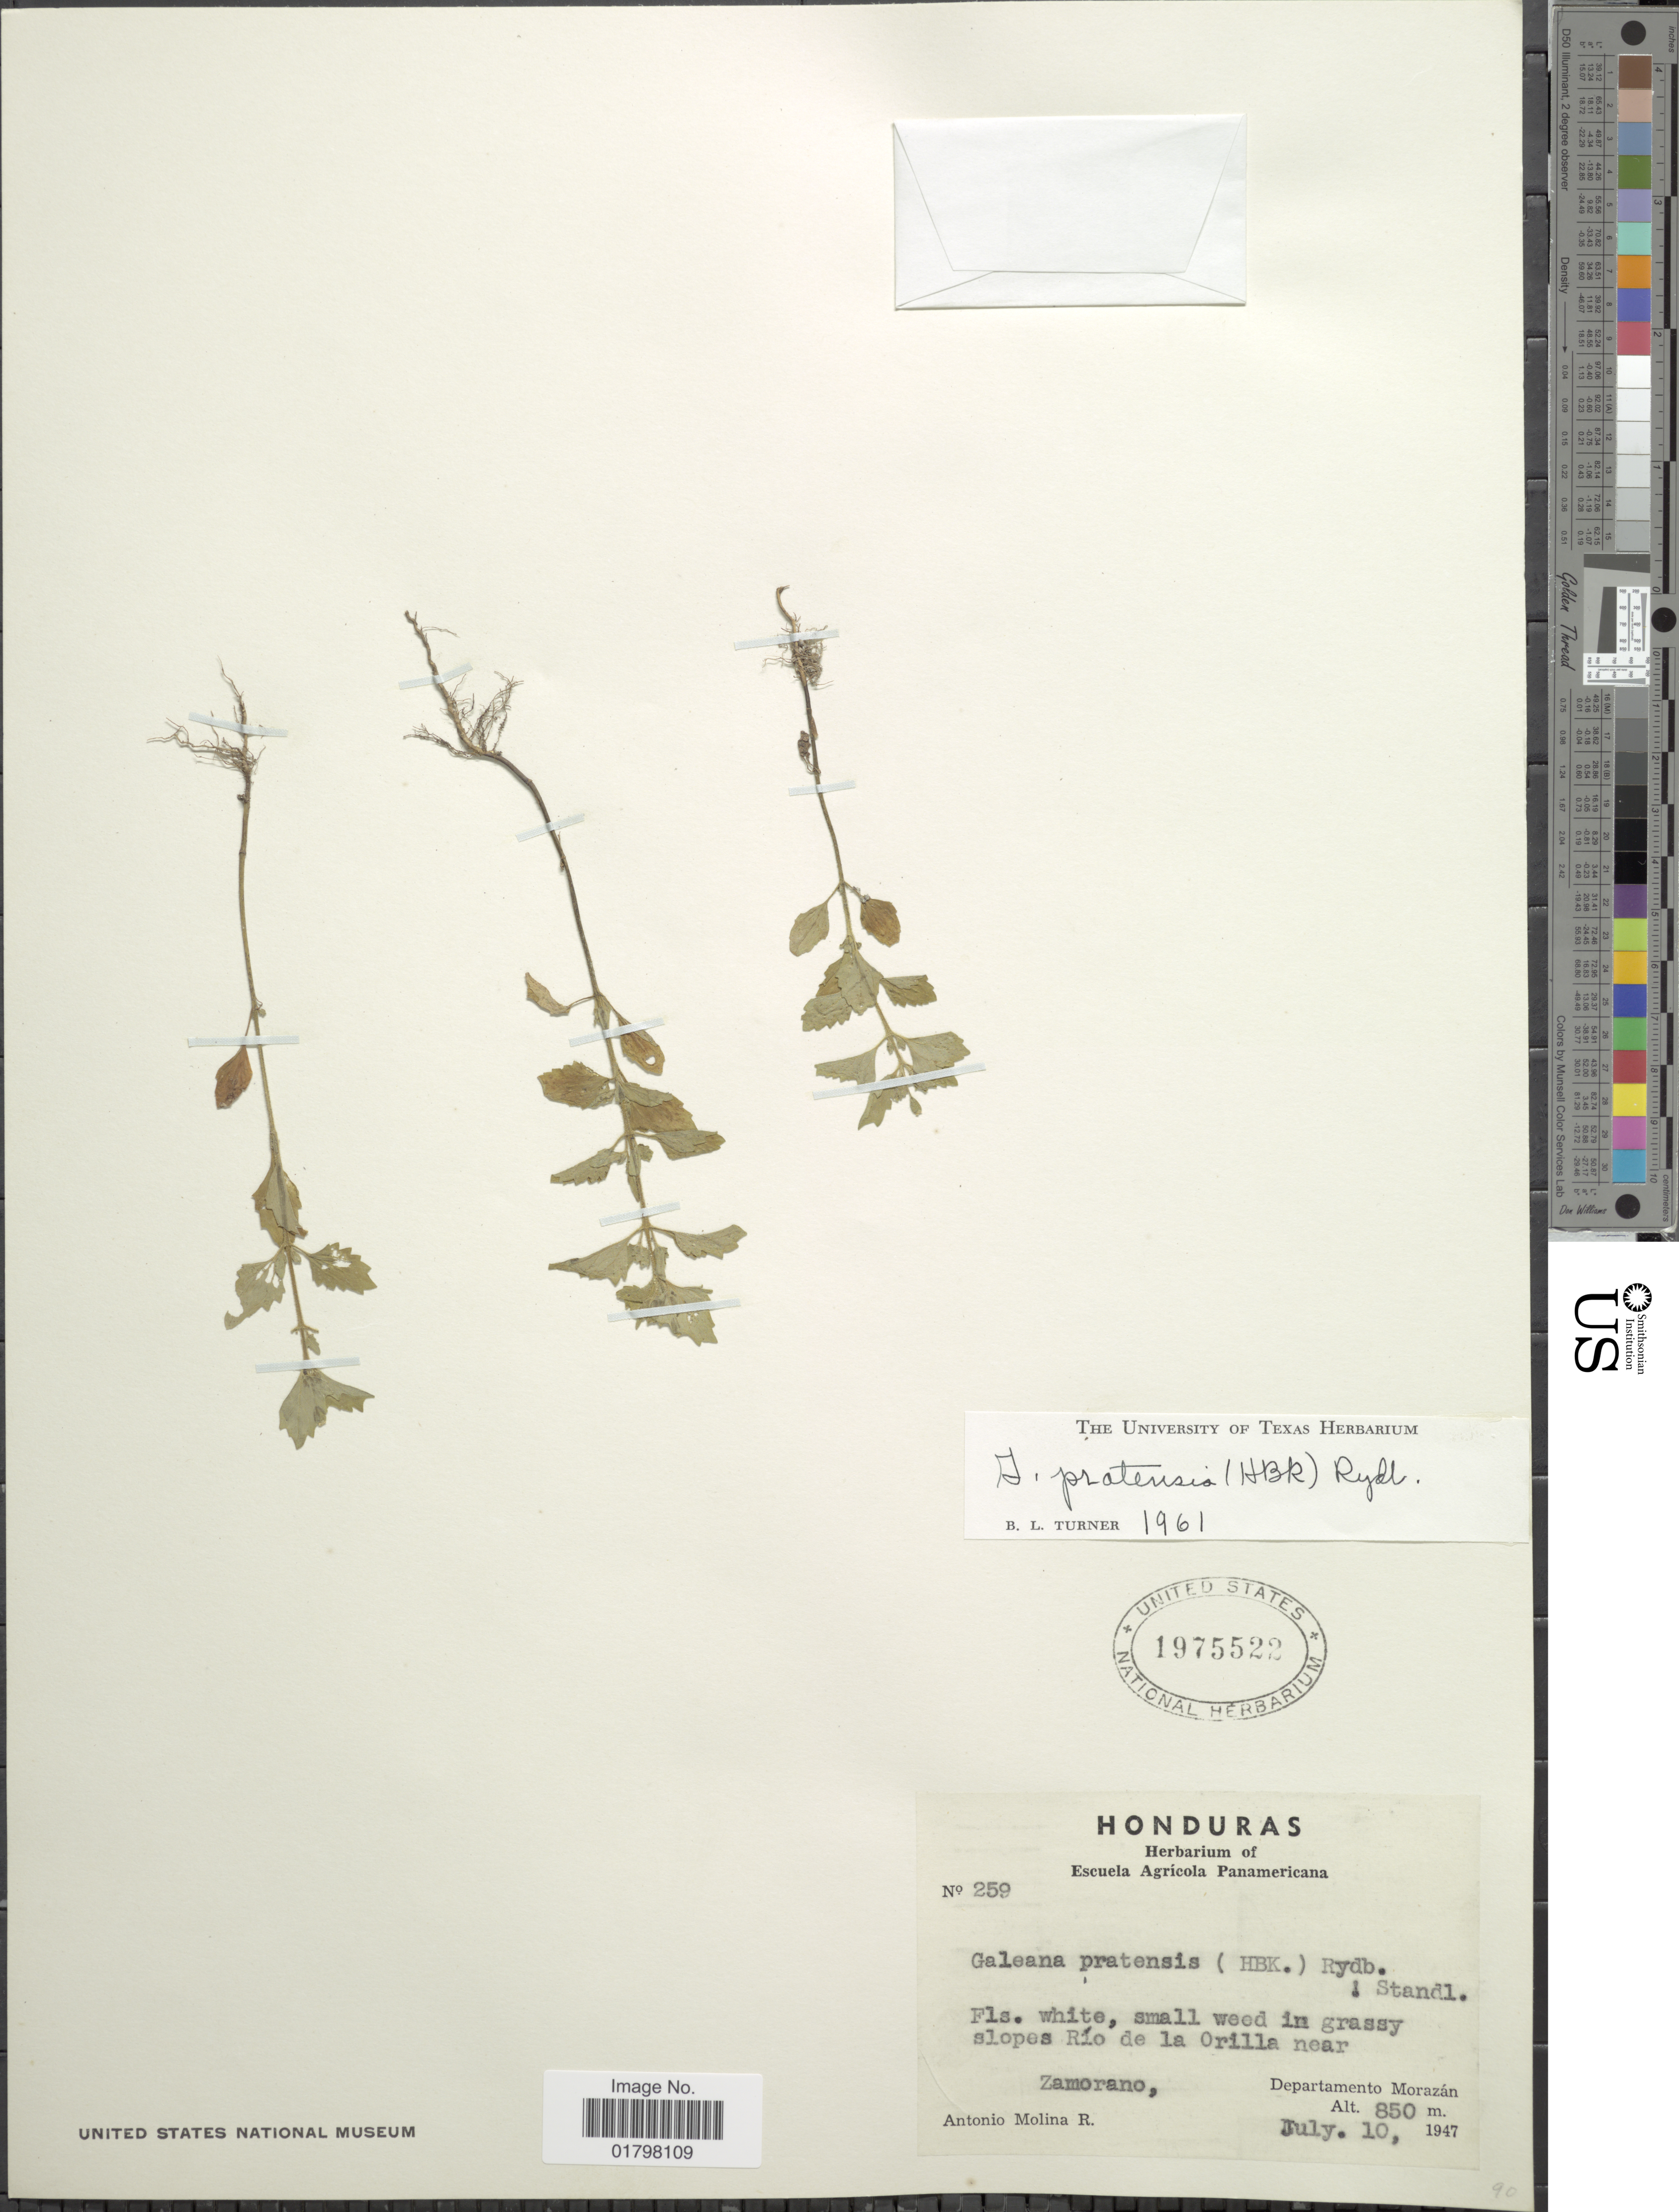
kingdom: Plantae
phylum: Tracheophyta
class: Magnoliopsida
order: Asterales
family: Asteraceae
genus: Galeana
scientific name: Galeana pratensis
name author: (Kunth) Rydb.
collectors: A. Molina R.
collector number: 259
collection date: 1947-07-10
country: Honduras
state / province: Fco. Morazán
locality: Small weed in grassy slopes Río de la Orilla near Zamorano, Departamento Morazán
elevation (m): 850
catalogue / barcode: US 1975522